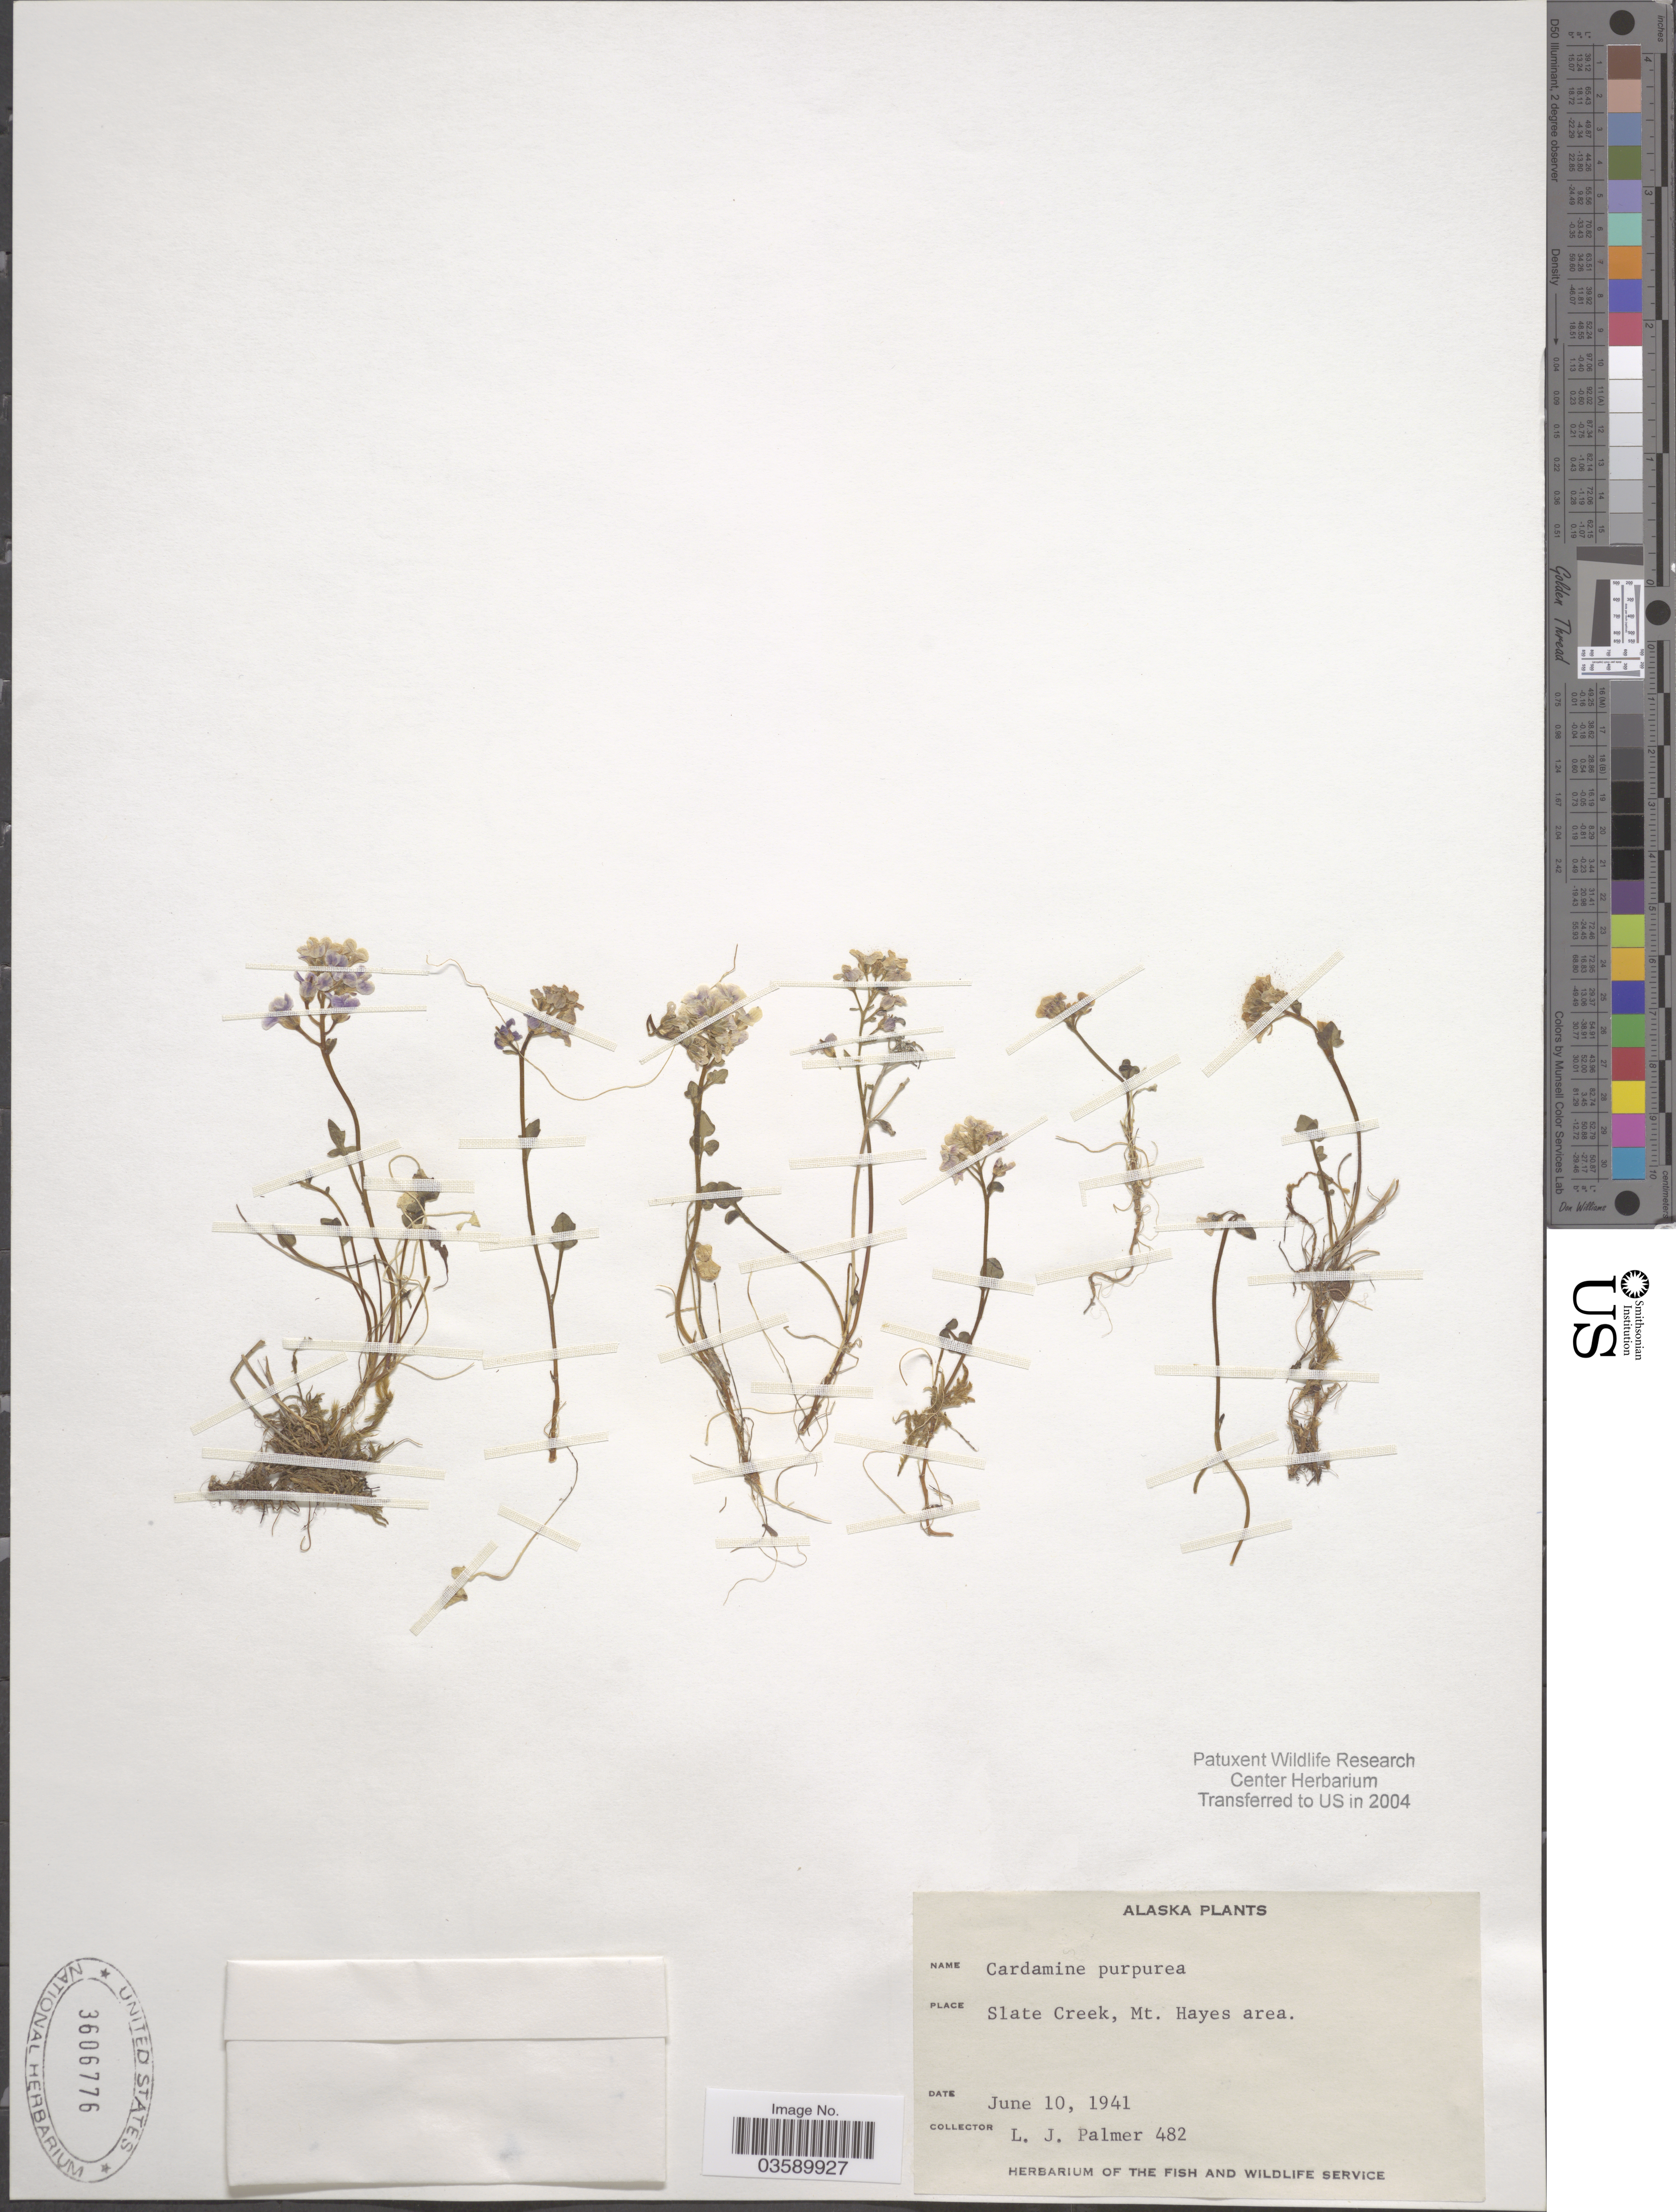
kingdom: Plantae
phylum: Tracheophyta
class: Magnoliopsida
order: Brassicales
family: Brassicaceae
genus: Cardamine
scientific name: Cardamine purpurea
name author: Cham. & Schltdl.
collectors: L. J. Palmer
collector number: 482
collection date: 1941-06-10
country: United States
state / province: Alaska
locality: Slate Creek, Mt. Hayes area.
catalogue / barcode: US 3606776